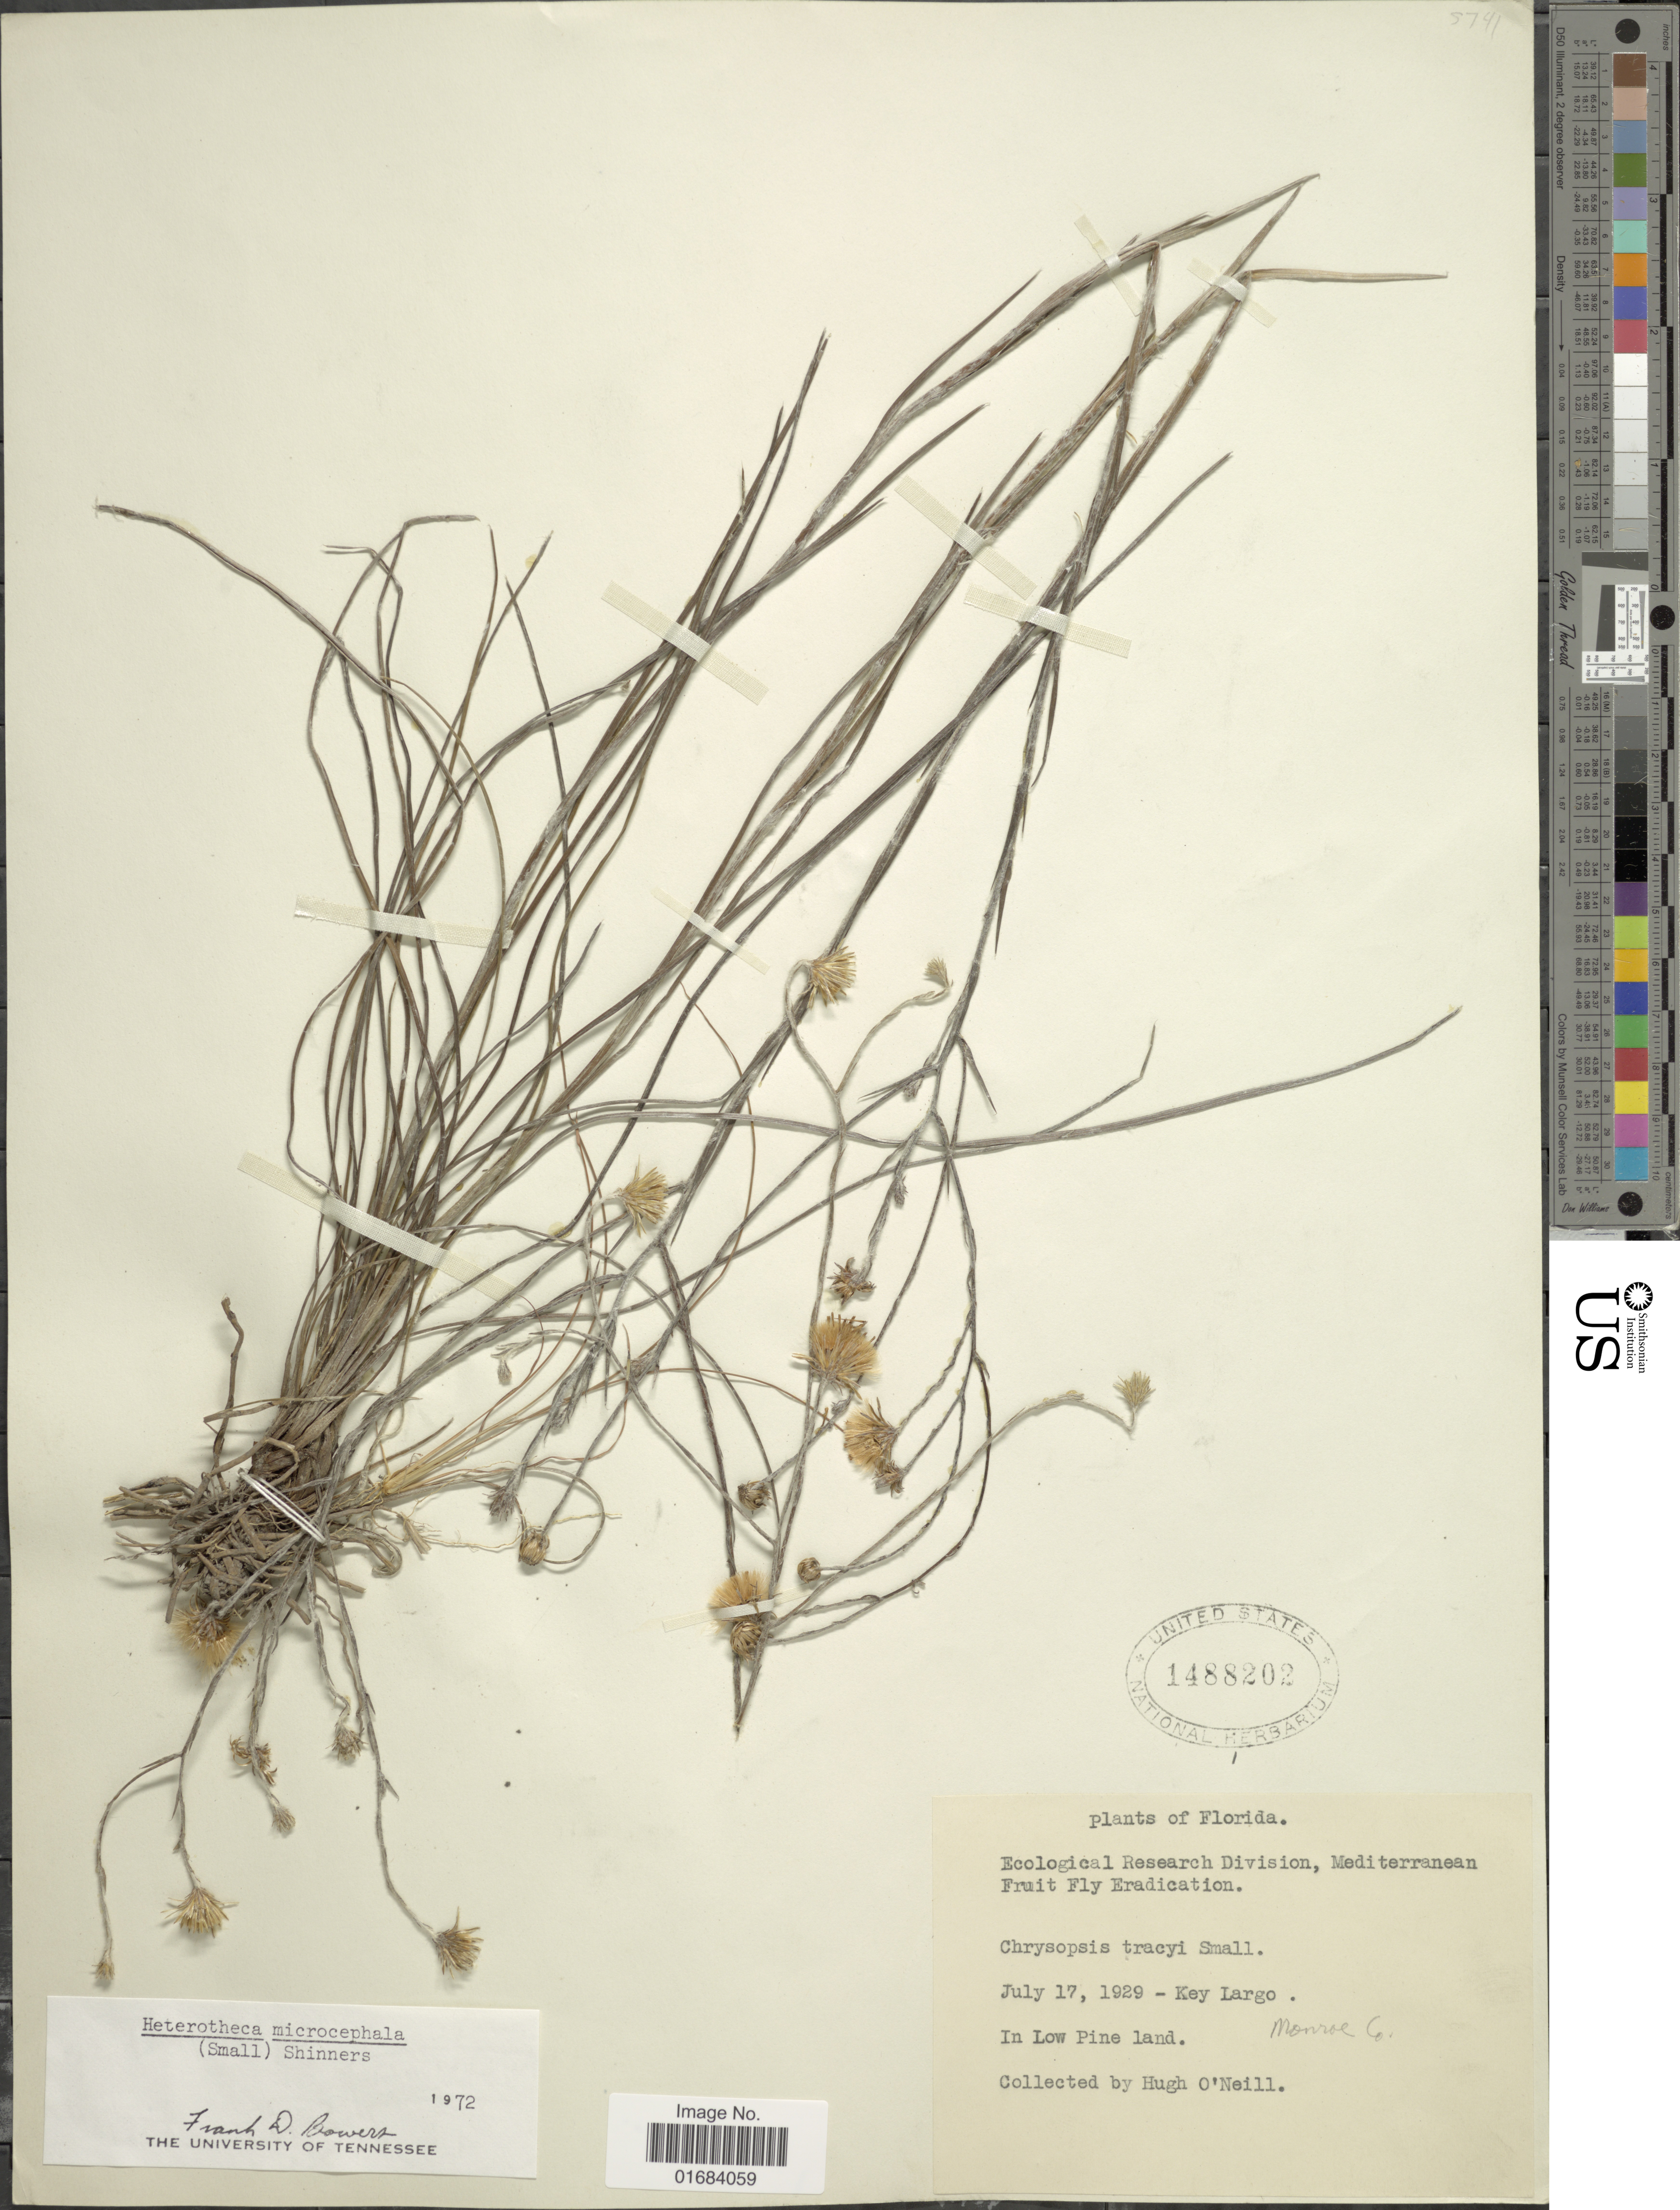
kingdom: Plantae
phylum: Tracheophyta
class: Magnoliopsida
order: Asterales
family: Asteraceae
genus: Pityopsis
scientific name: Pityopsis microcephala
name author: Small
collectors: H. O'Neill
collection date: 1929-07-17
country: United States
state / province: Florida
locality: Key Largo, Monroe Co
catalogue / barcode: US 1488202